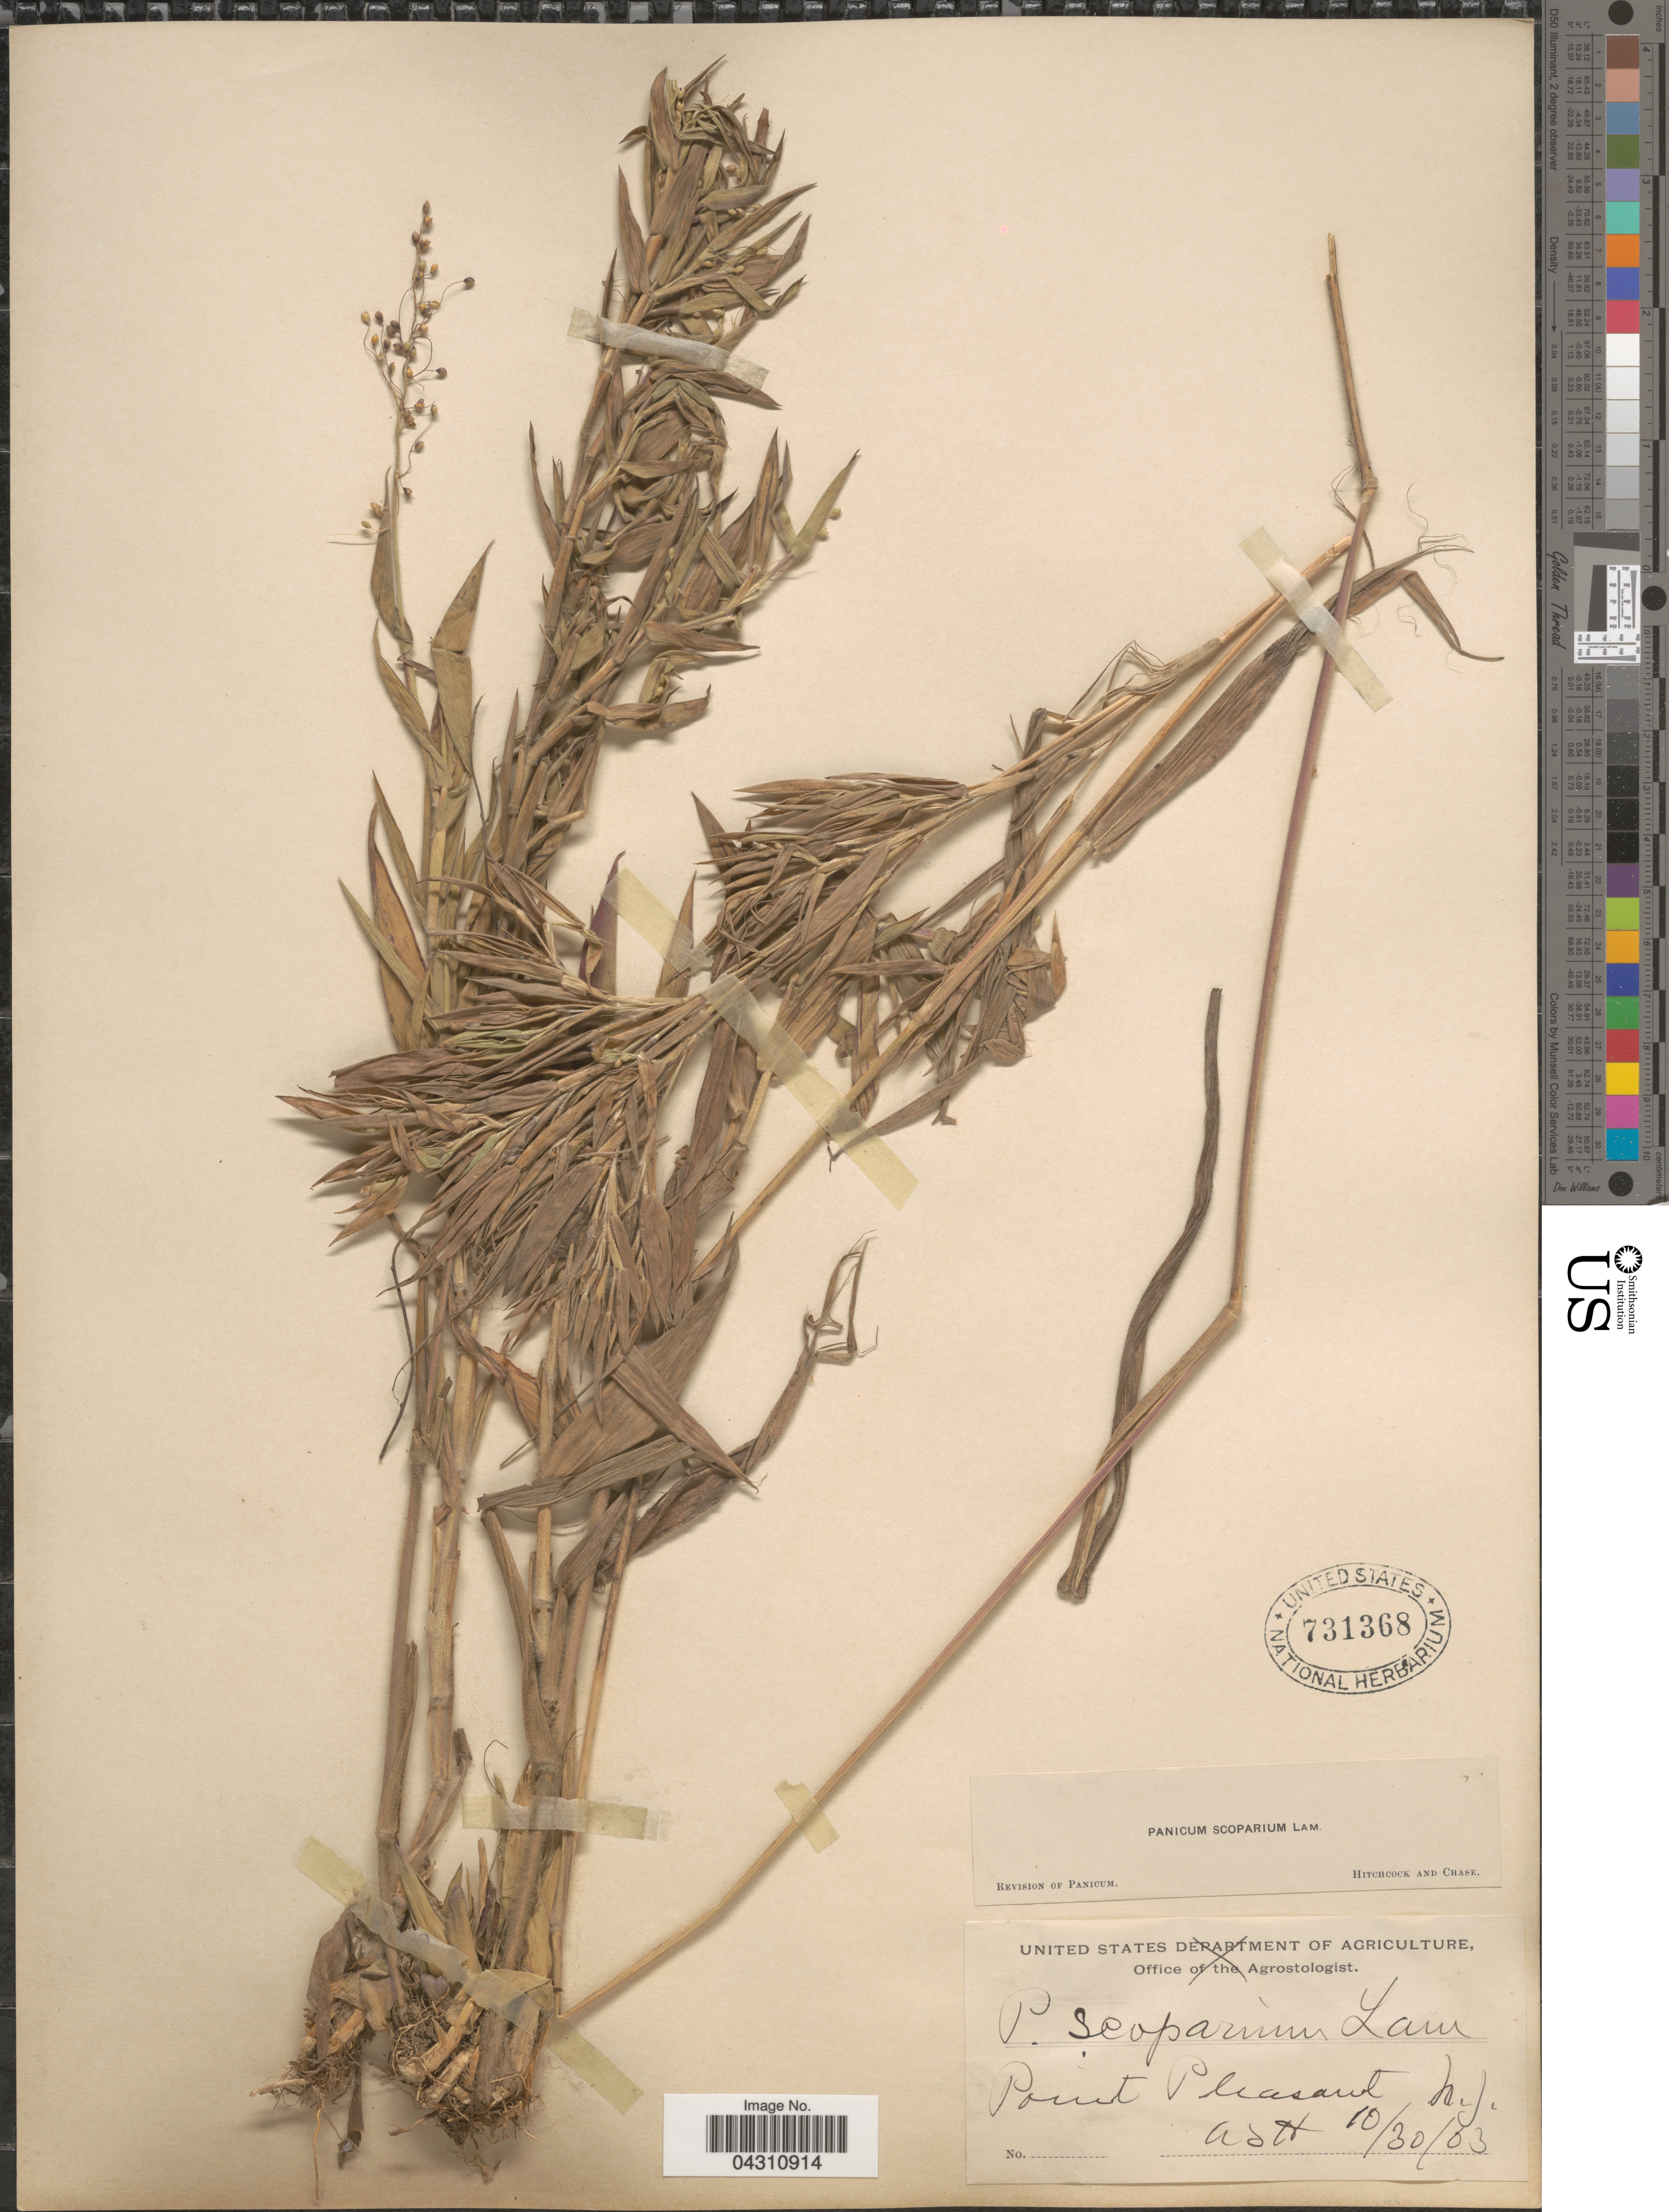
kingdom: Plantae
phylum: Tracheophyta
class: Liliopsida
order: Poales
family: Poaceae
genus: Dichanthelium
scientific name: Dichanthelium scoparium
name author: (Lam.) Gould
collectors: A. H.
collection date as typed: Transcribed d/m/y: 30/10/63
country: United States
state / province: New Jersey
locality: Point Pleasant.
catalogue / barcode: US 731368